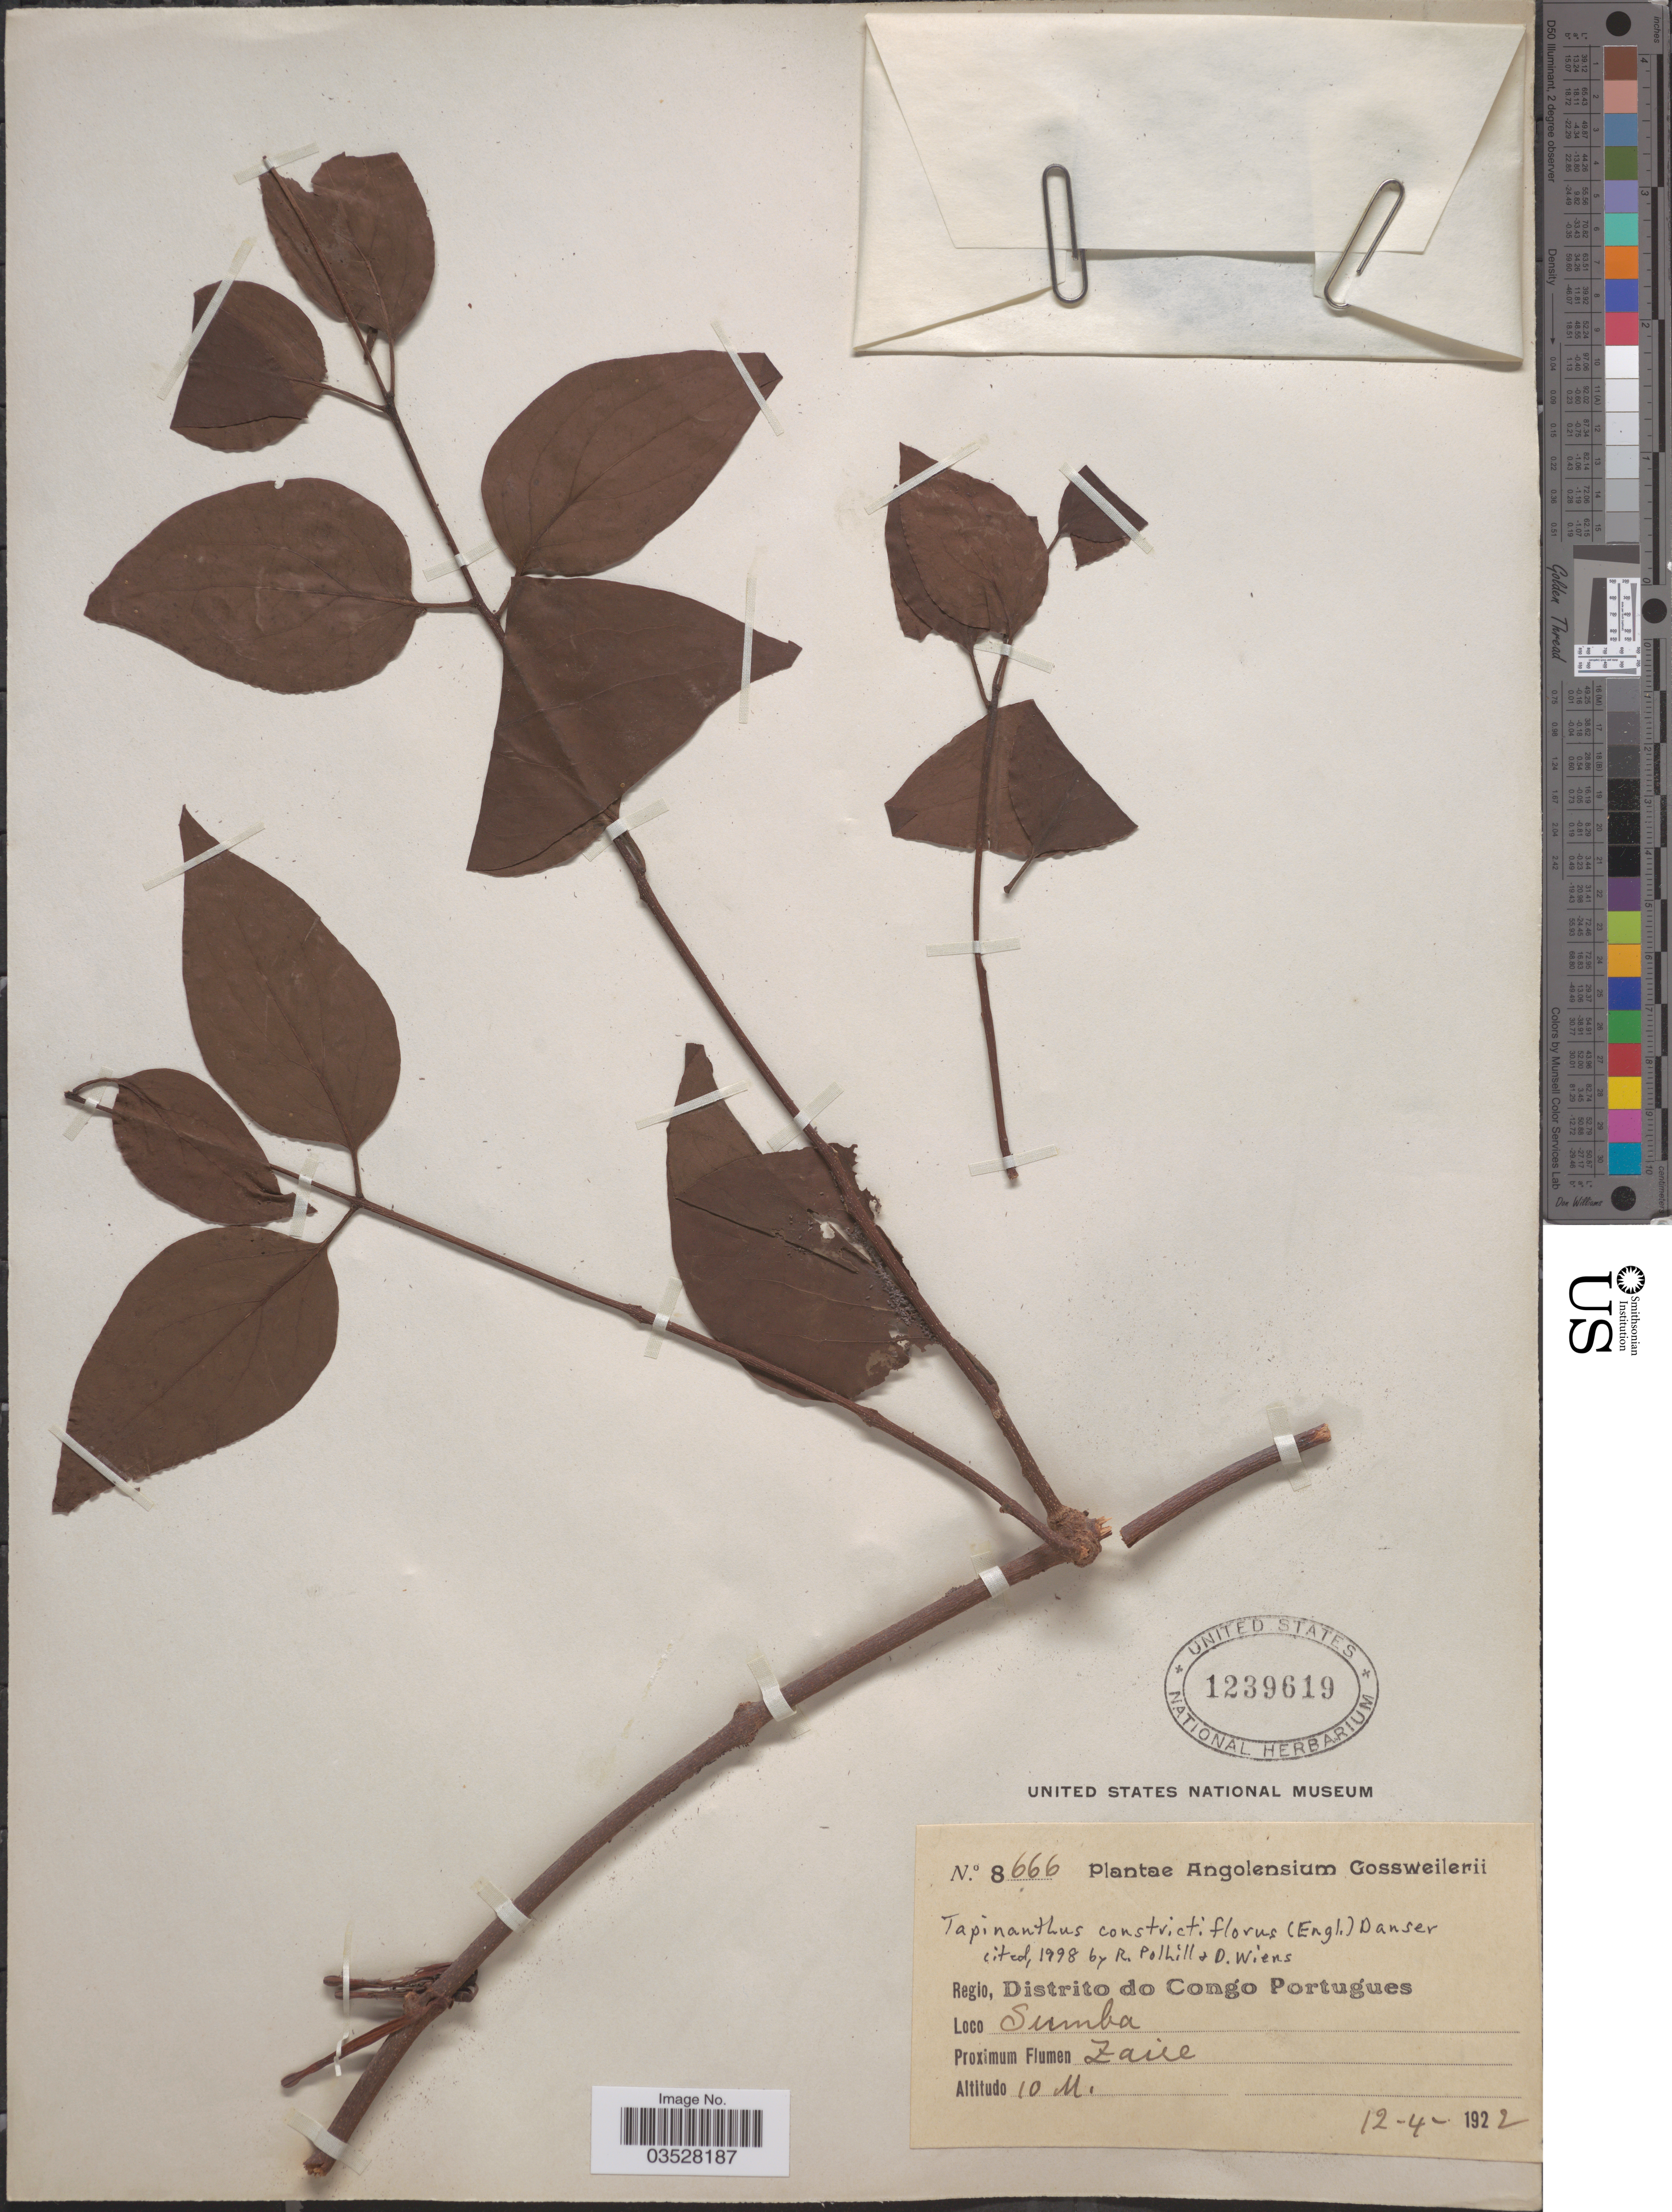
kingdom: Plantae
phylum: Tracheophyta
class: Magnoliopsida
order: Santalales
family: Loranthaceae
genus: Tapinanthus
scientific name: Tapinanthus constrictiflorus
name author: (Engl.) Danser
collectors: -. Gossweiler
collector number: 8666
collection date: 1922-04-12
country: Angola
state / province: Zaire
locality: Regio, Distrito do Congo Portugues. Sumba. Proximum Flumen Zaire.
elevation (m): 10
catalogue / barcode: US 1239619